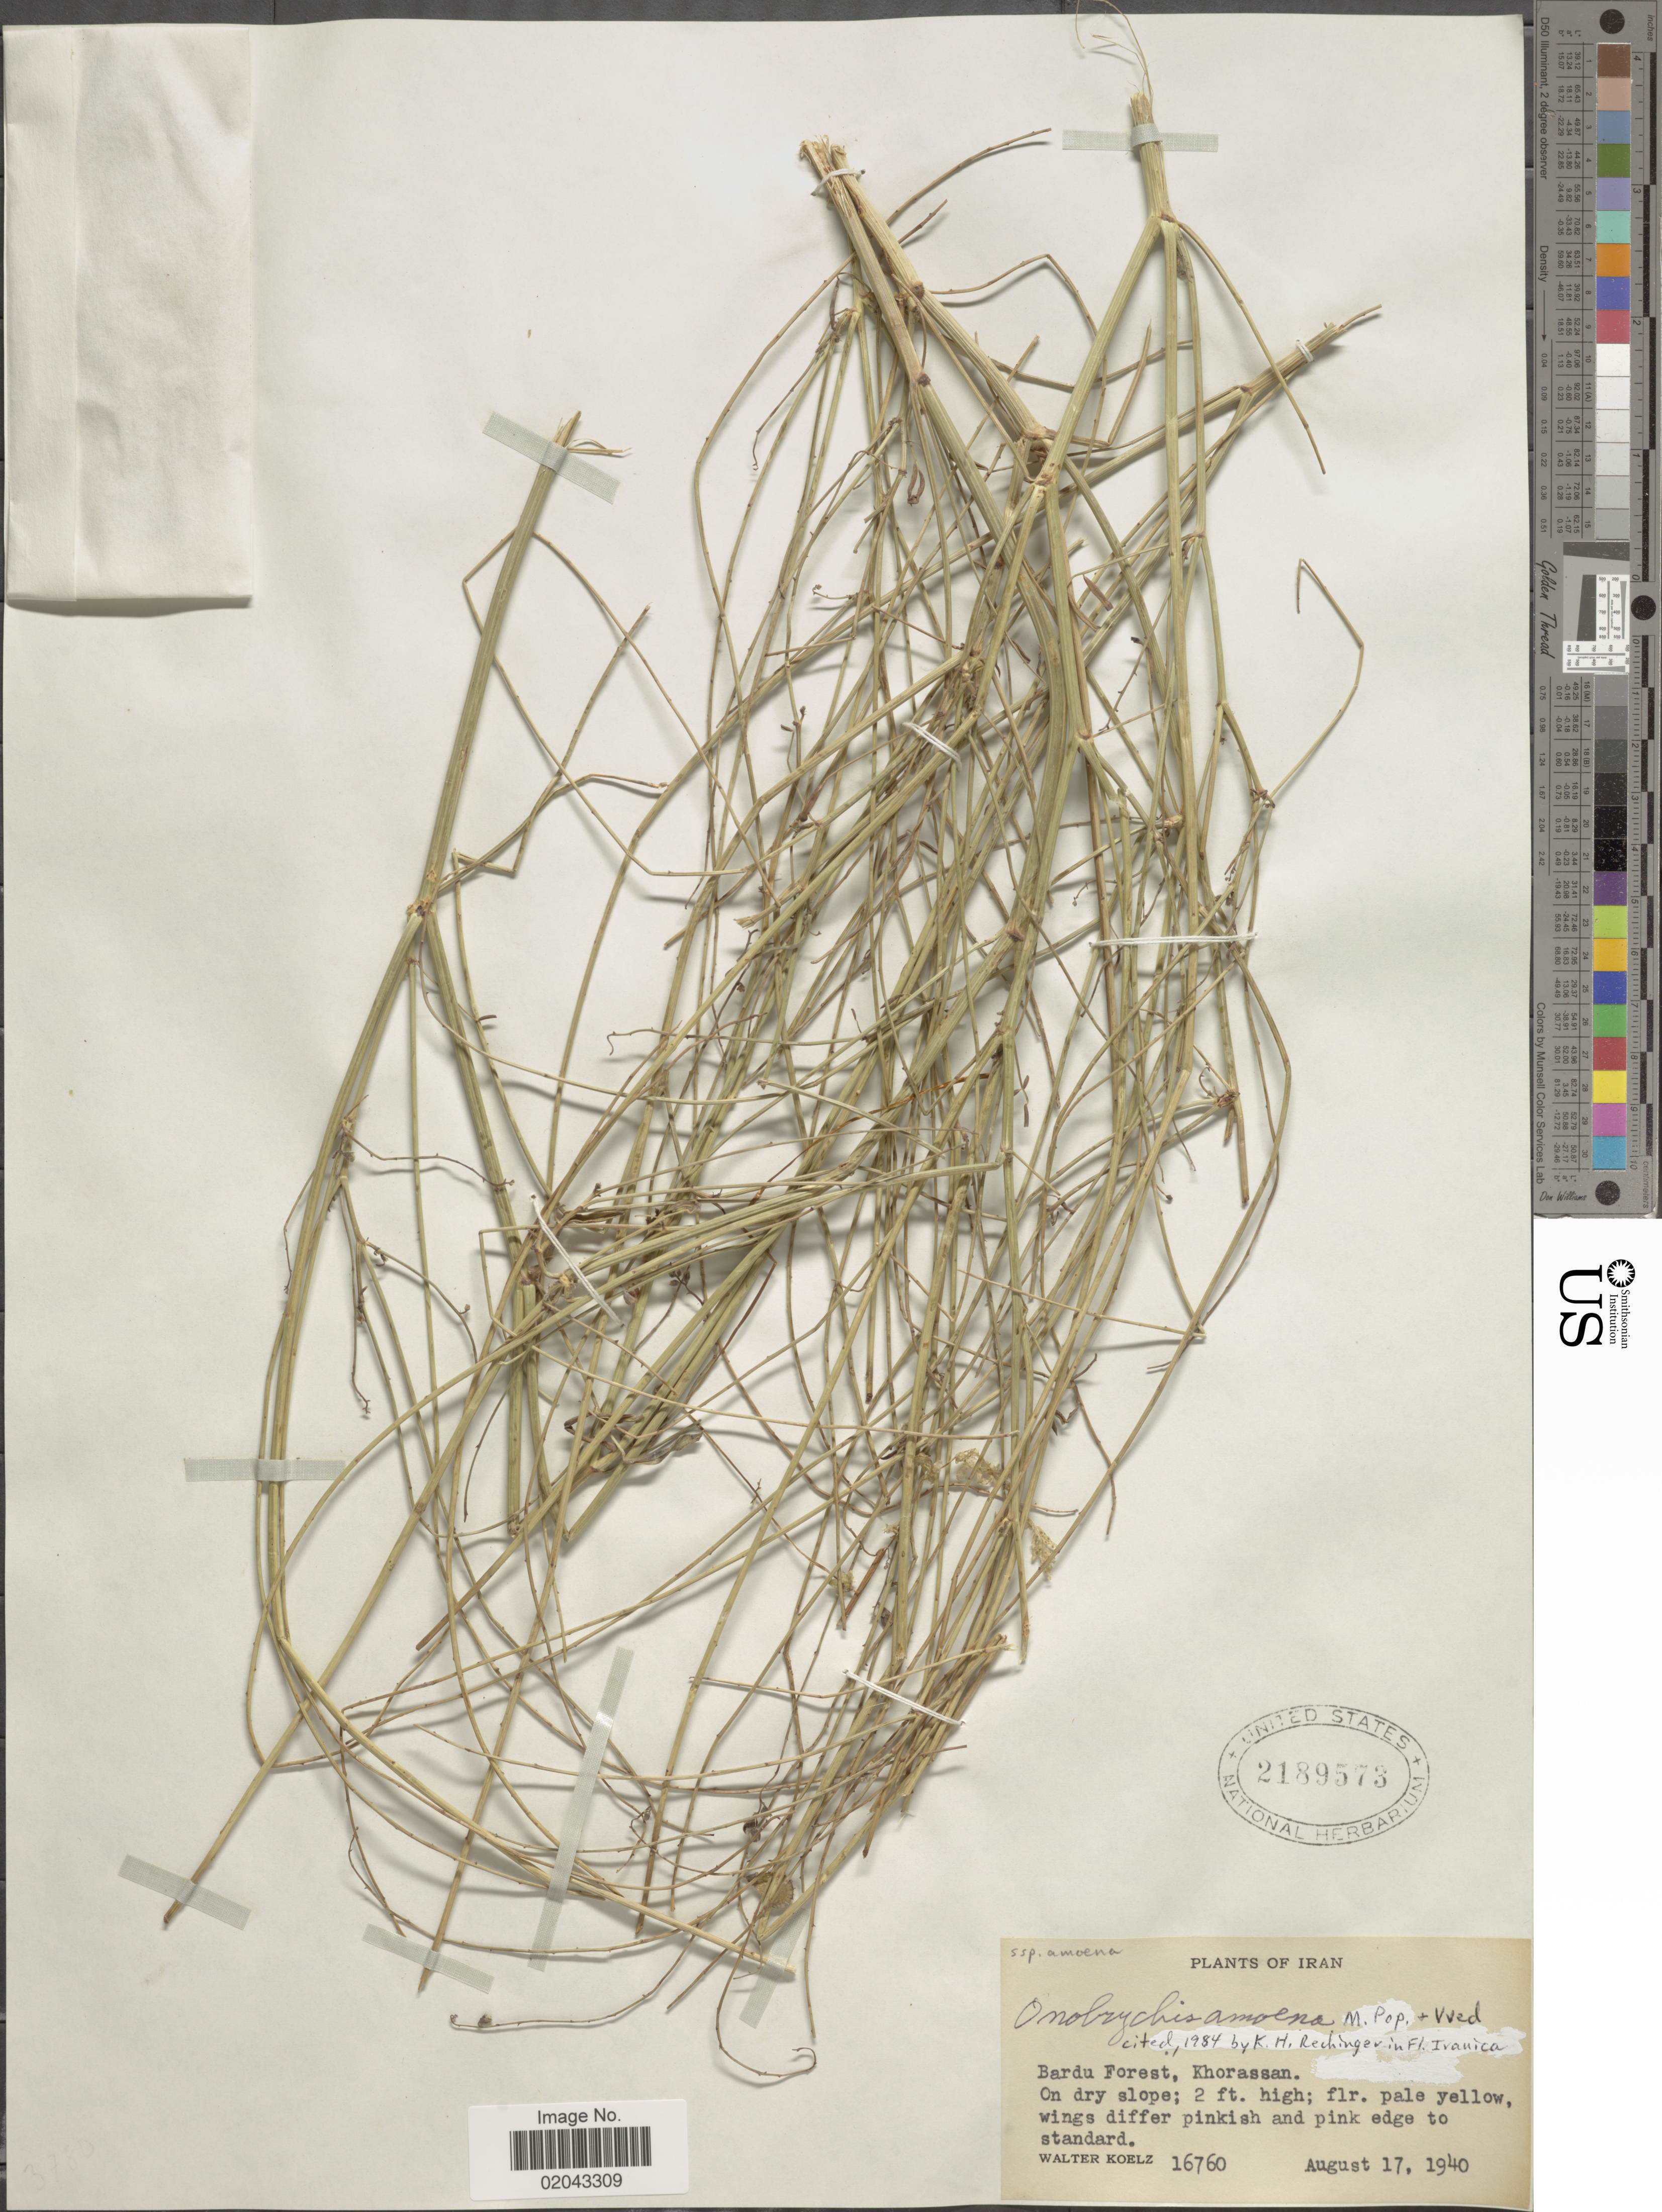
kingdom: Plantae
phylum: Tracheophyta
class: Magnoliopsida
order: Fabales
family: Fabaceae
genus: Onobrychis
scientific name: Onobrychis amoena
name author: Popov & Vved.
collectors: W. N. Koelz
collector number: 16760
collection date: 1940-08-17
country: Iran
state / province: Khorasan [obsolete]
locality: Bardu Forest, Khorassan, On dry slope.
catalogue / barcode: US 2189573